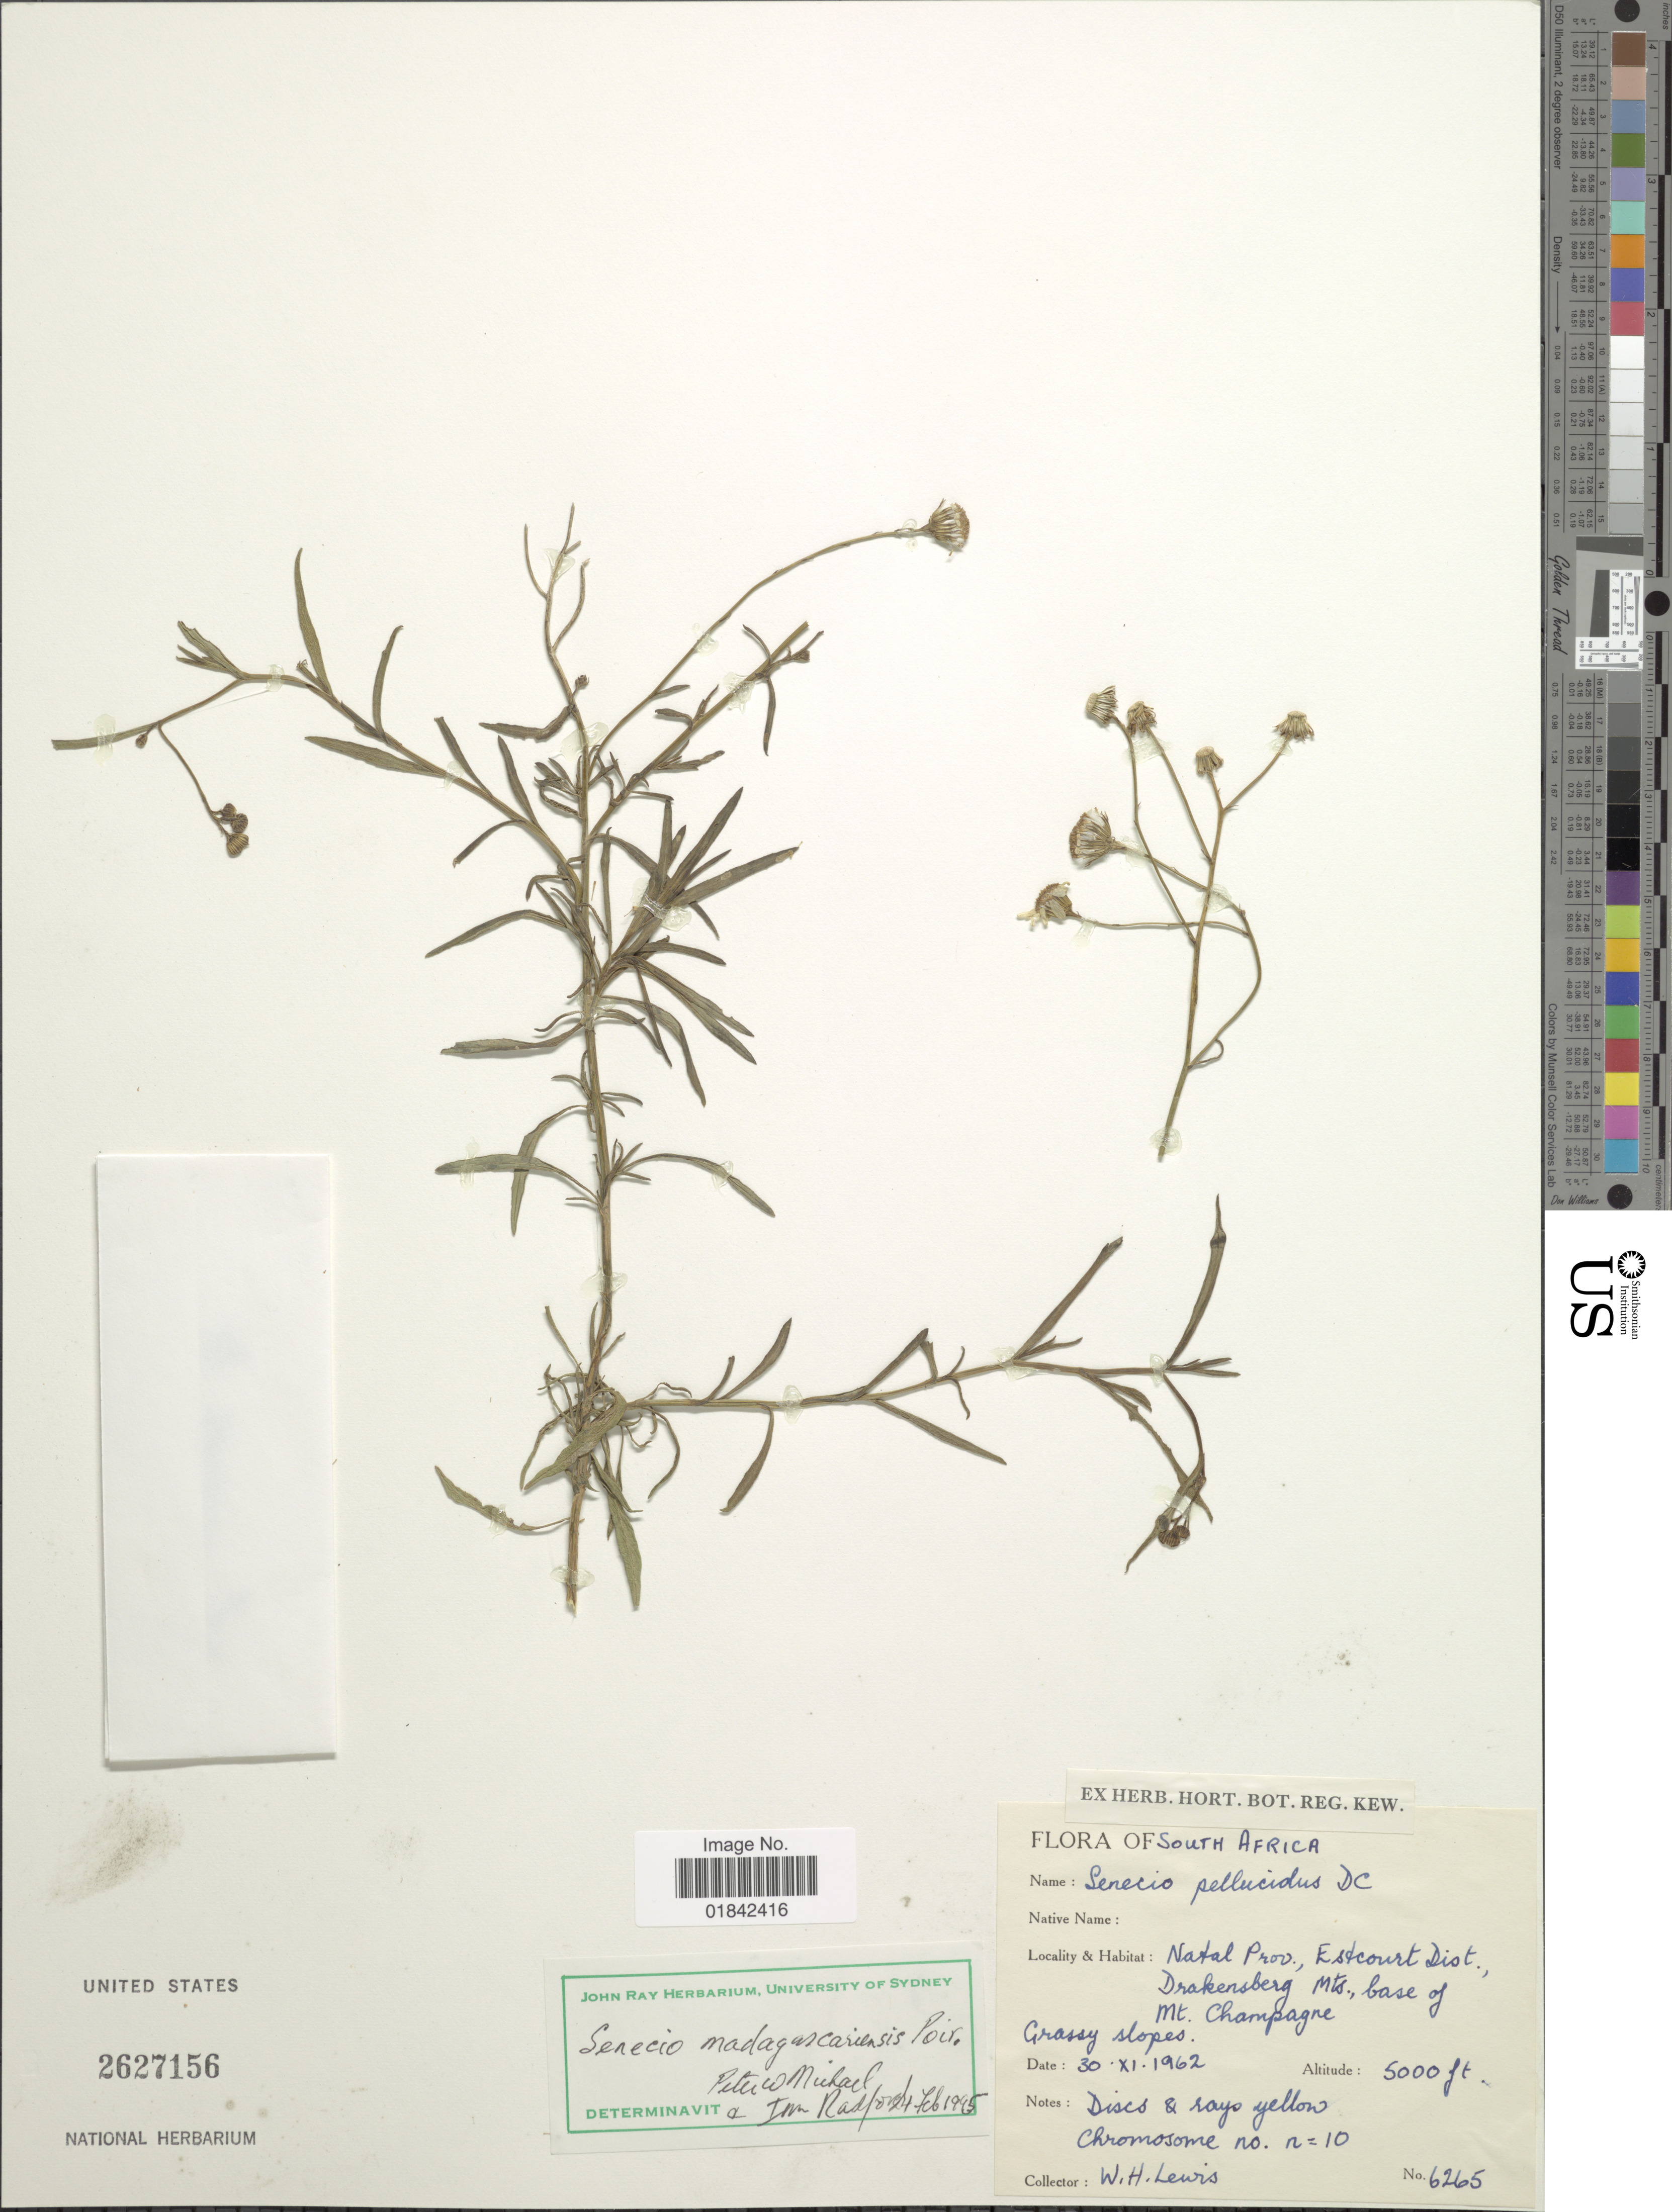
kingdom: Plantae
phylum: Tracheophyta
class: Magnoliopsida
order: Asterales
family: Asteraceae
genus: Senecio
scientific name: Senecio madagascariensis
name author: Poir.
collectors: W. H. Lewis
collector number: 6265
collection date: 1962-11-30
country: South Africa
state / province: KwaZulu-Natal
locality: Natal Prov., Estcourt Dist. Drakensberg Mts., base of Grassy slopes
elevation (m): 1524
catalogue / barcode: US 2627156